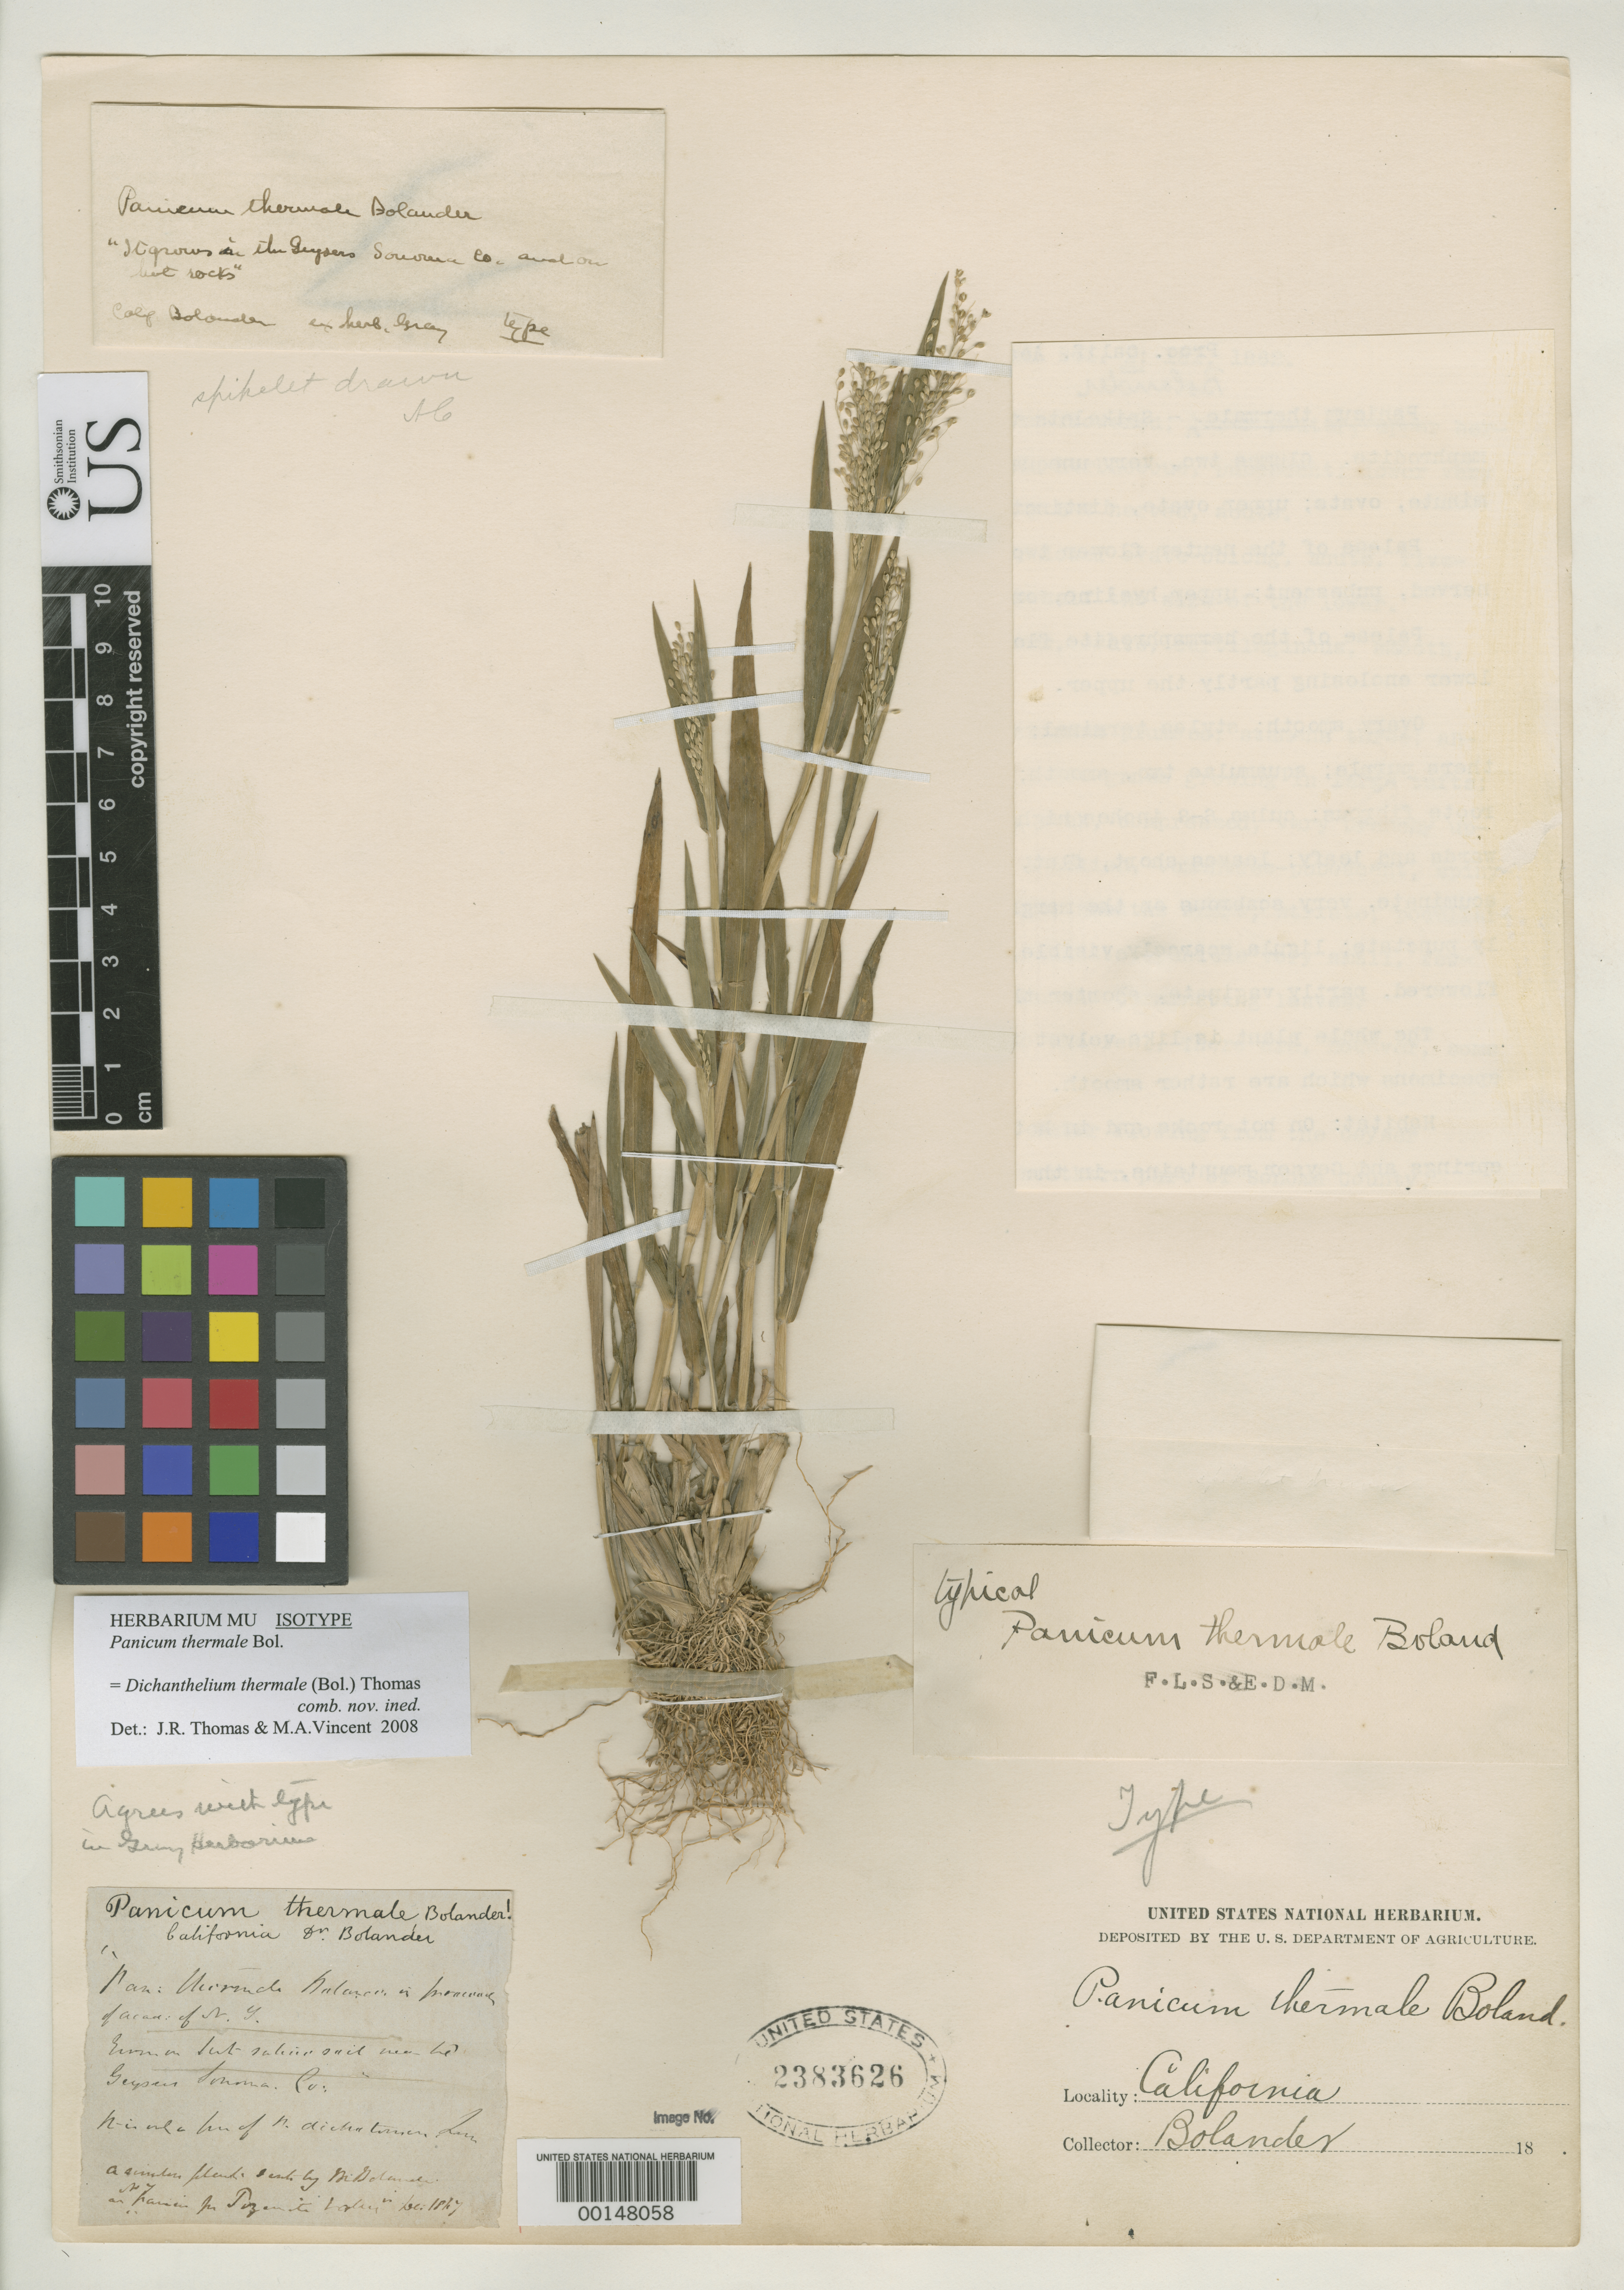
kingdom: Plantae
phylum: Tracheophyta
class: Liliopsida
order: Poales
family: Poaceae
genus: Panicum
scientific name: Panicum thermale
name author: Bol.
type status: Isotype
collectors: H. Bolander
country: United States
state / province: California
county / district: Sonoma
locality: Geyser Springs and Geyser Mountains.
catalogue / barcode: US 2383626